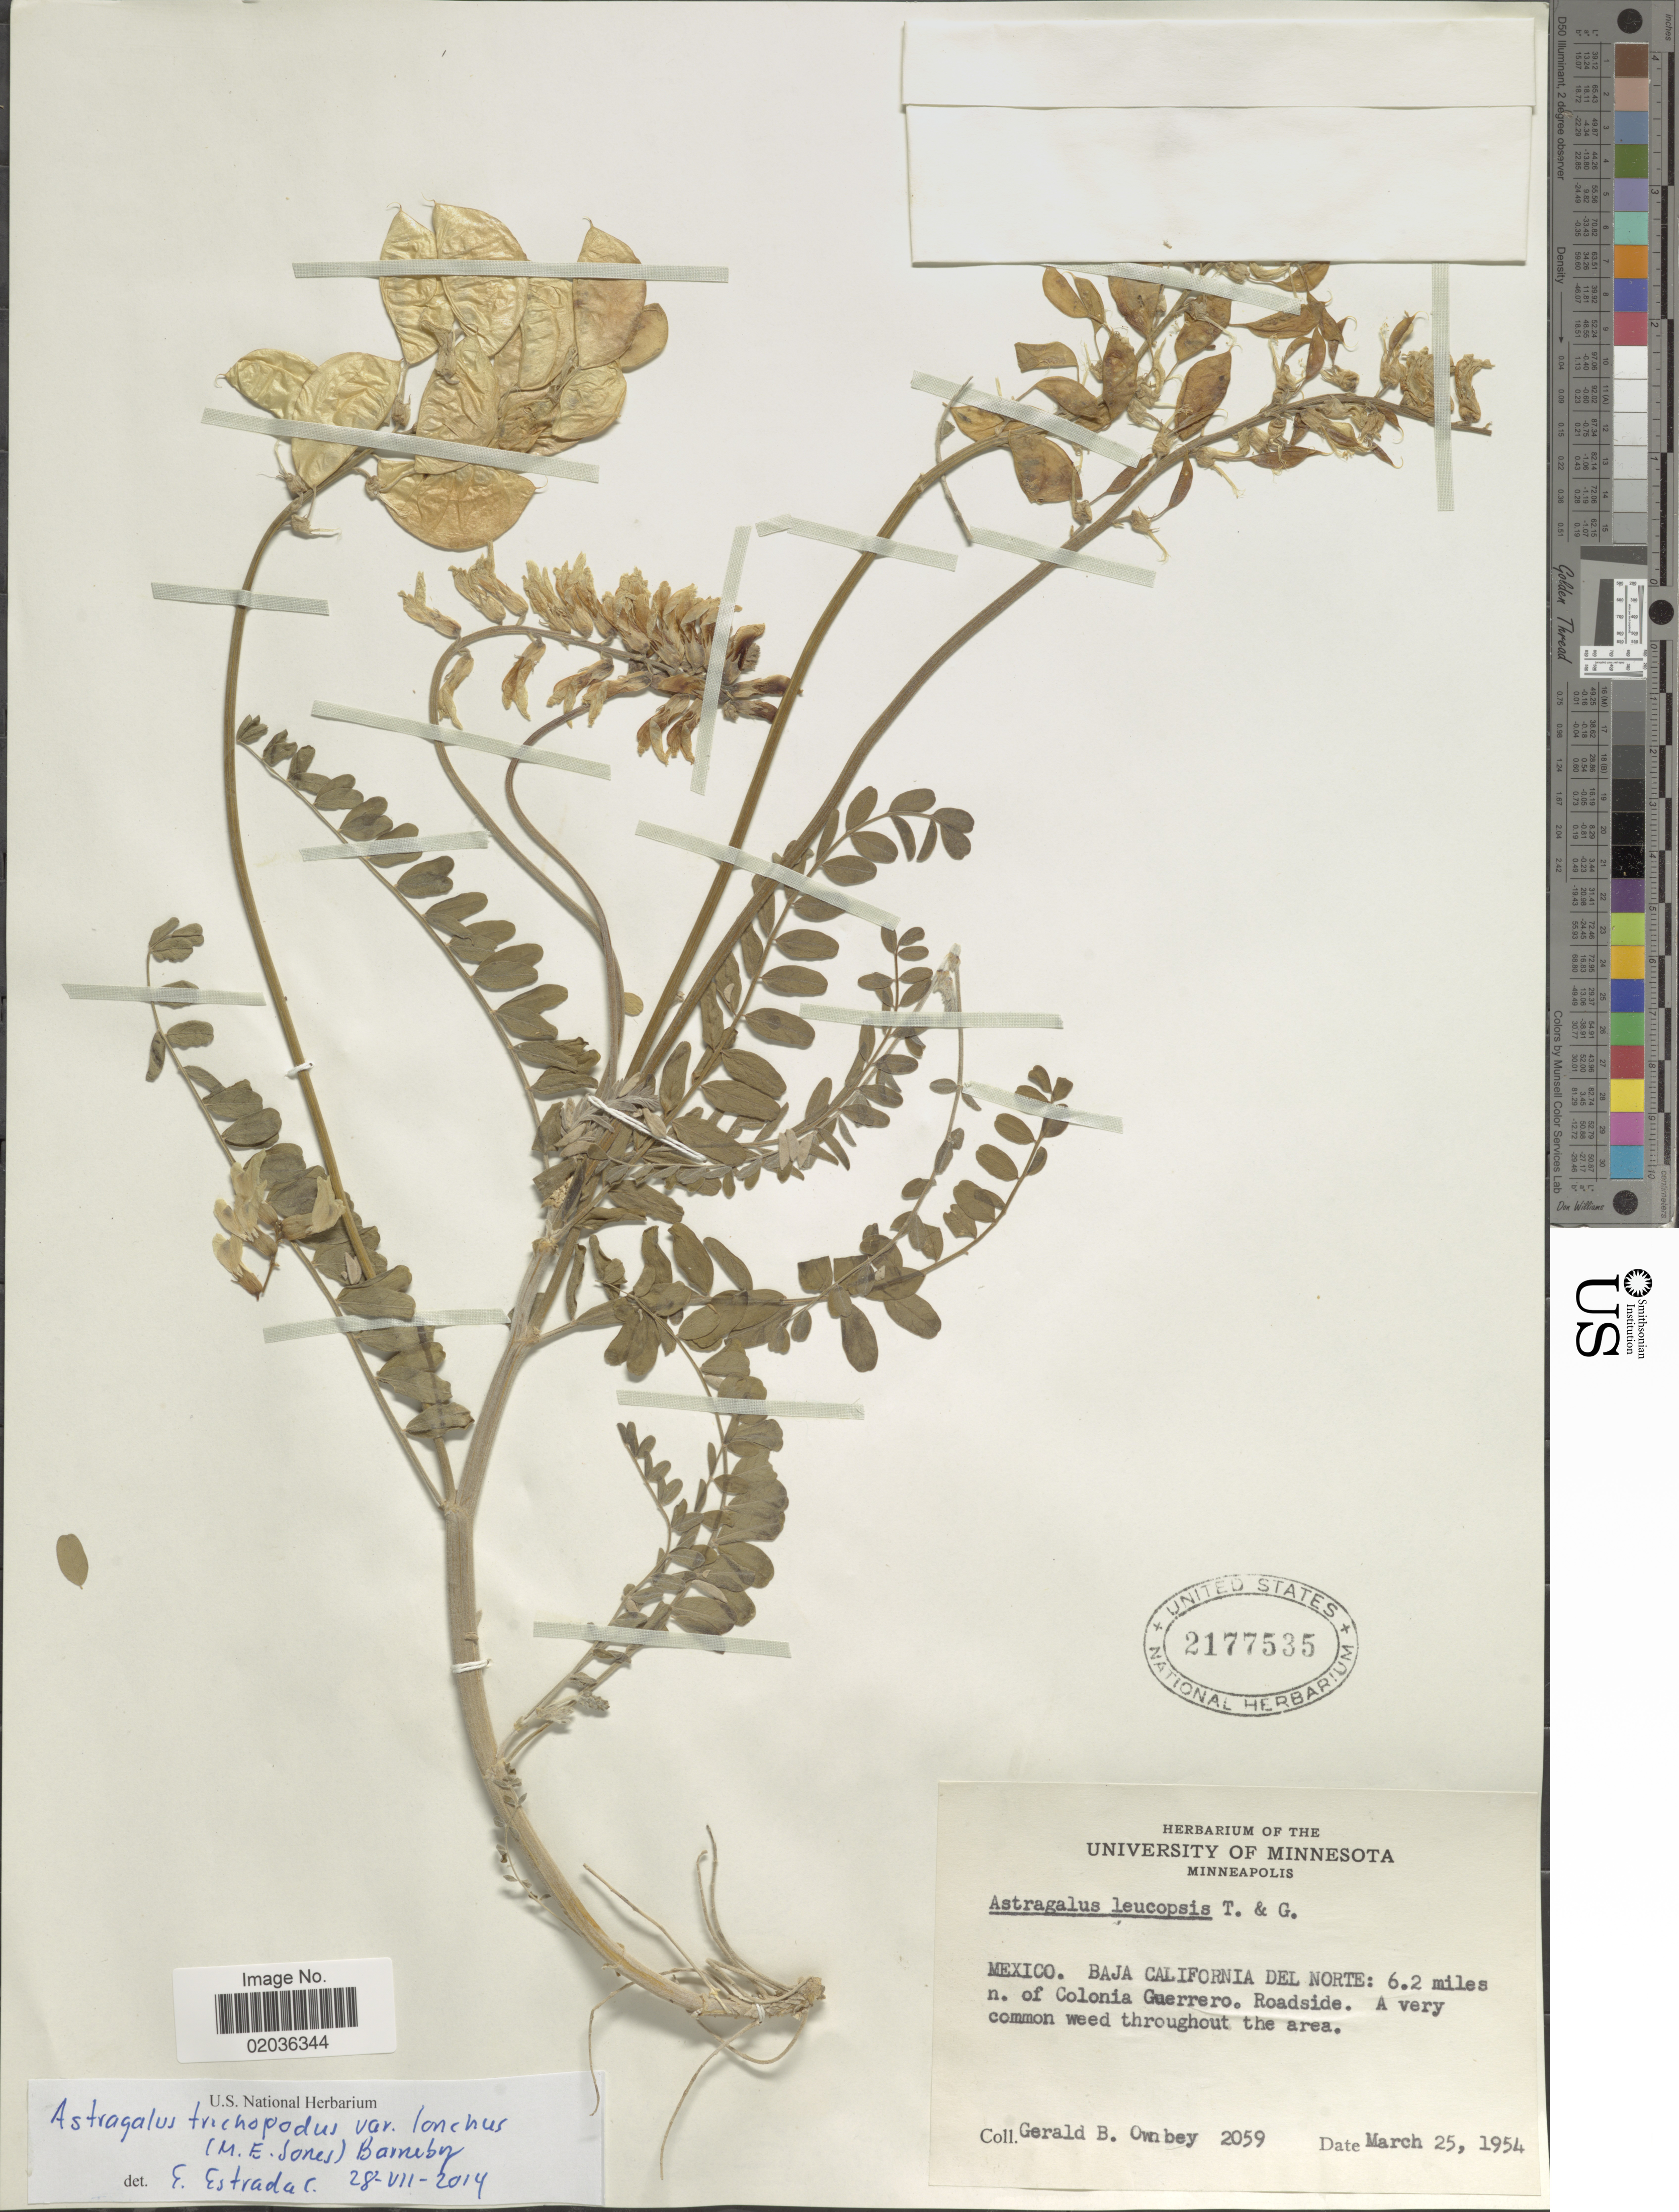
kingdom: Plantae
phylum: Tracheophyta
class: Magnoliopsida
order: Fabales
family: Fabaceae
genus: Astragalus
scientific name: Astragalus trichopodus var. lonchus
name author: (M.E. Jones) Barneby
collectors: G. B. Ownbey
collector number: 2059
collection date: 1954-03-25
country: Mexico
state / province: Baja California Norte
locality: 6.2 miles n. of Colonia Geurrero. Roadside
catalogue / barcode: US 2177535